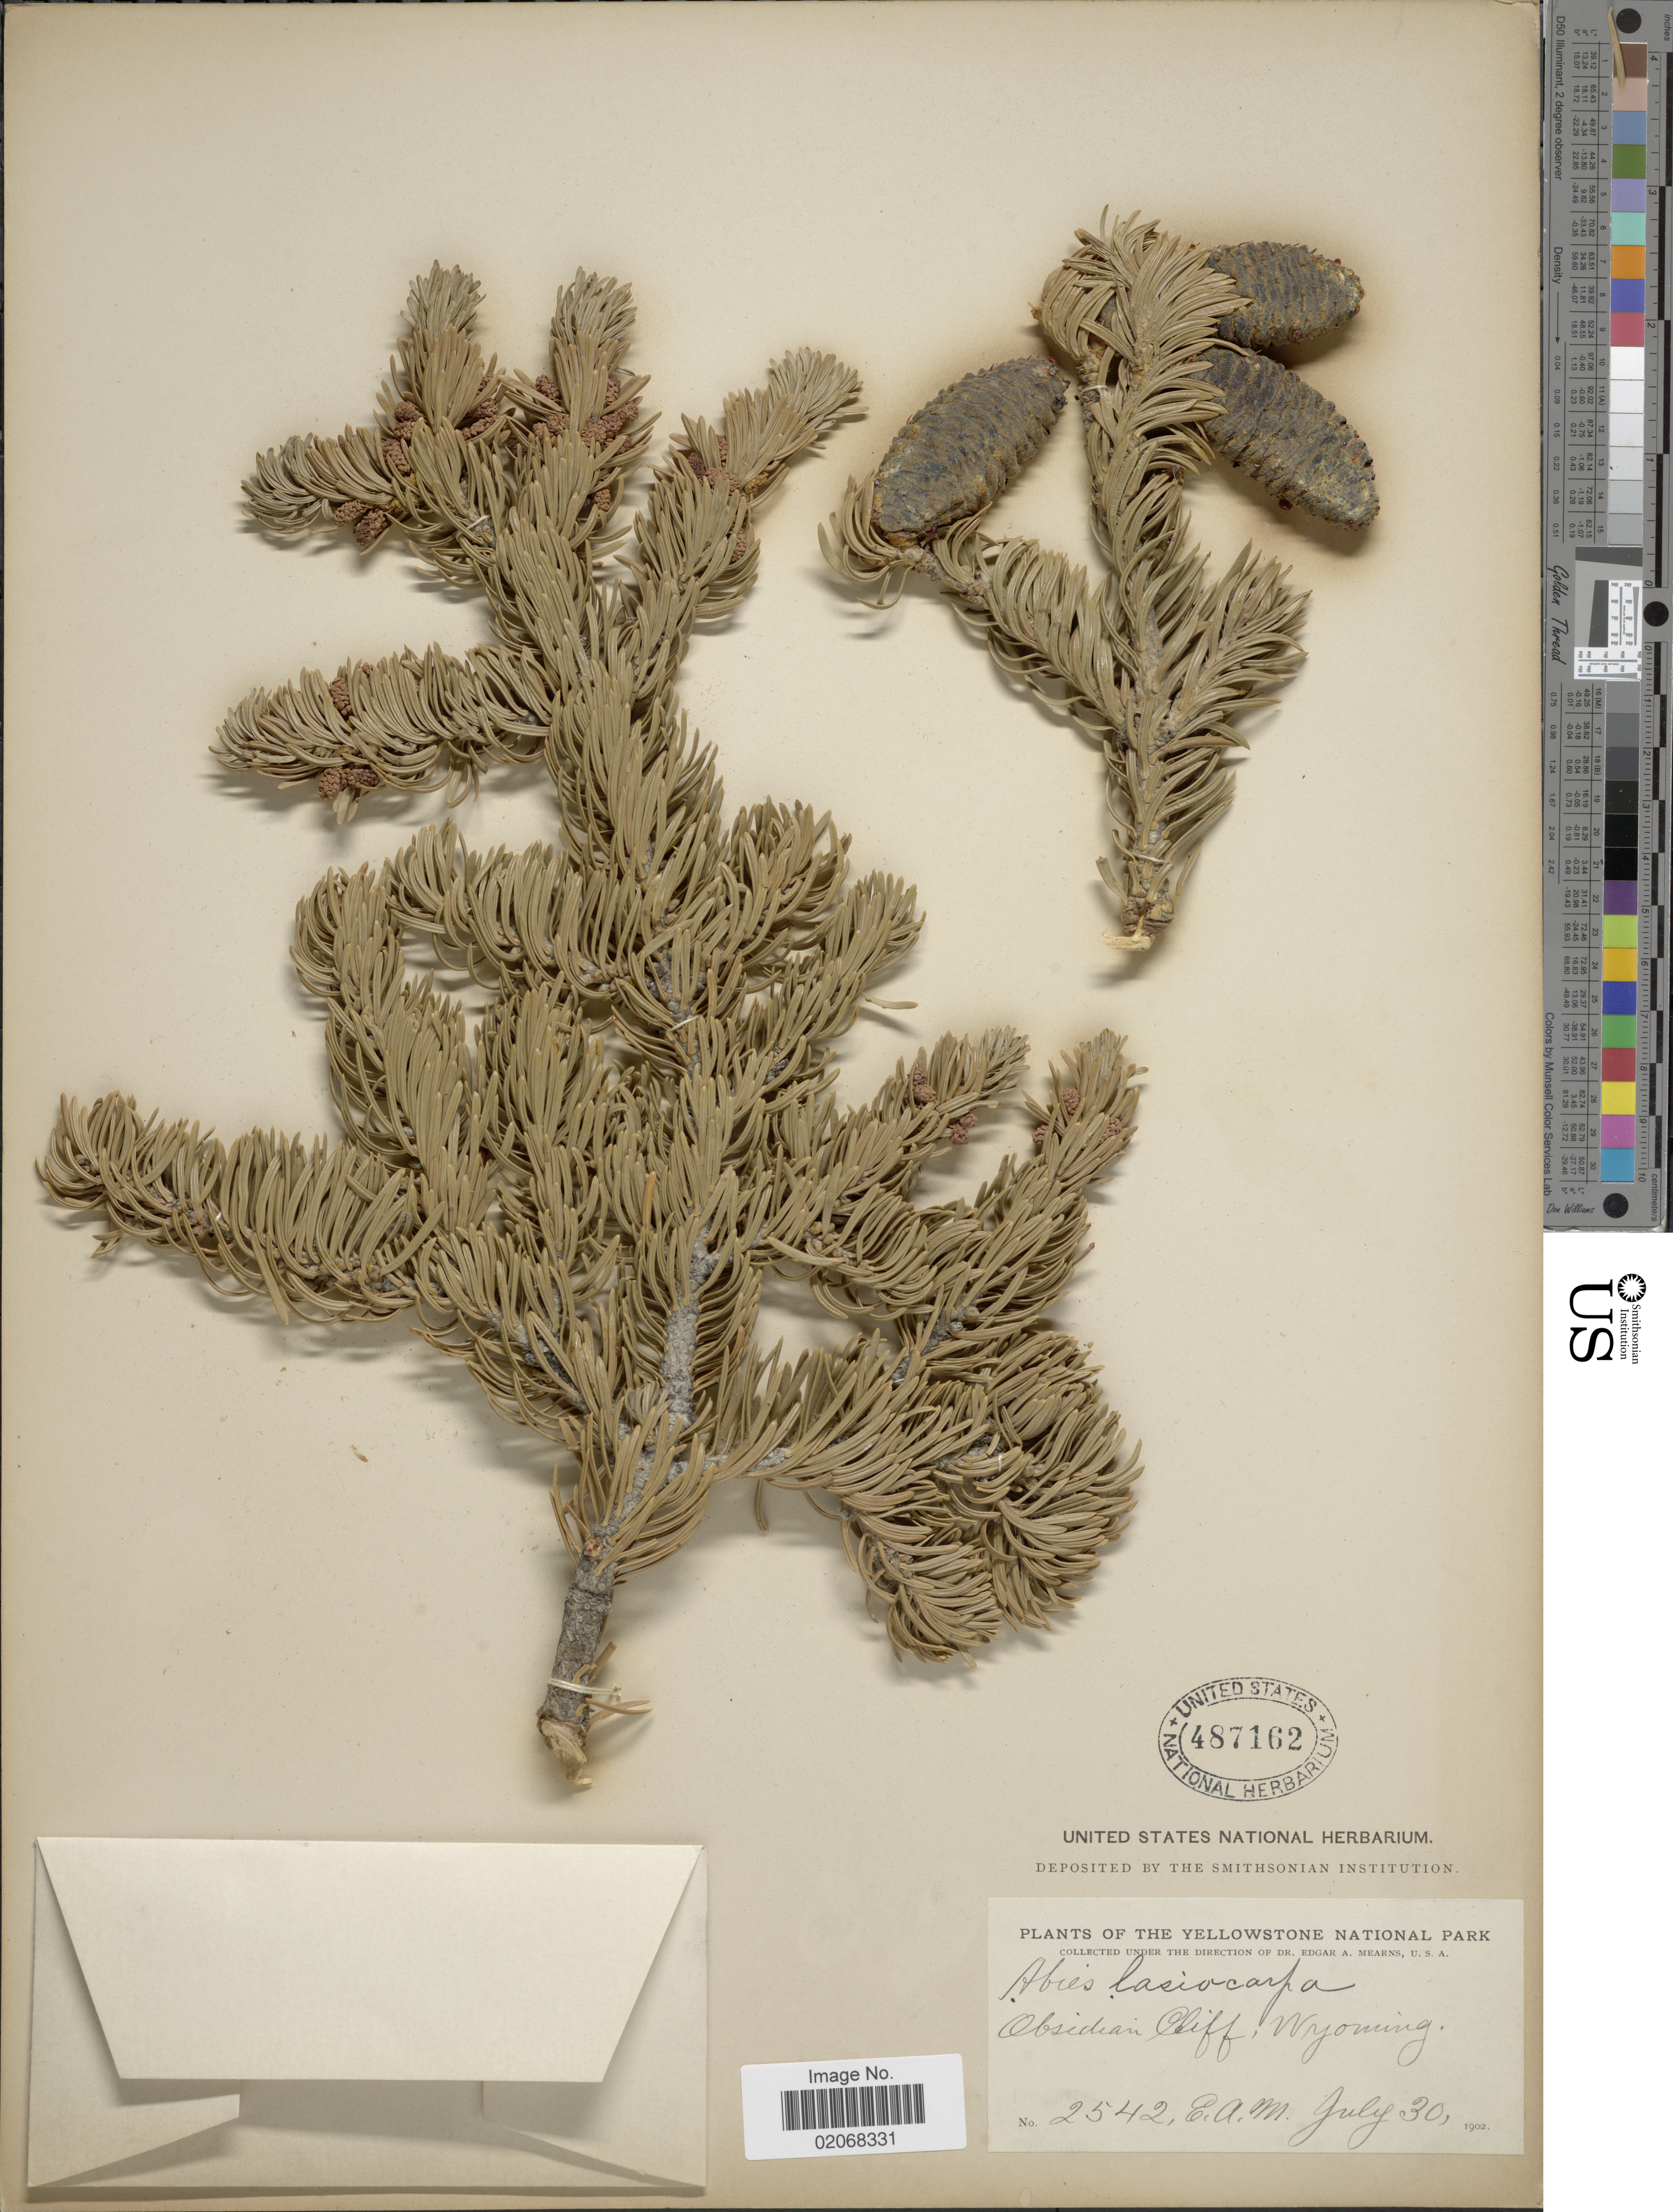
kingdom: Plantae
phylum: Tracheophyta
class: Pinopsida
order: Pinales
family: Pinaceae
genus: Abies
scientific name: Abies lasiocarpa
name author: (Hook.) Nutt.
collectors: E. A. Mearns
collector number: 2542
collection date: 1902-07-30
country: United States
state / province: Wyoming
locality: The Yellowstone National Park, Obsidian Cliff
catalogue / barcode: US 487162